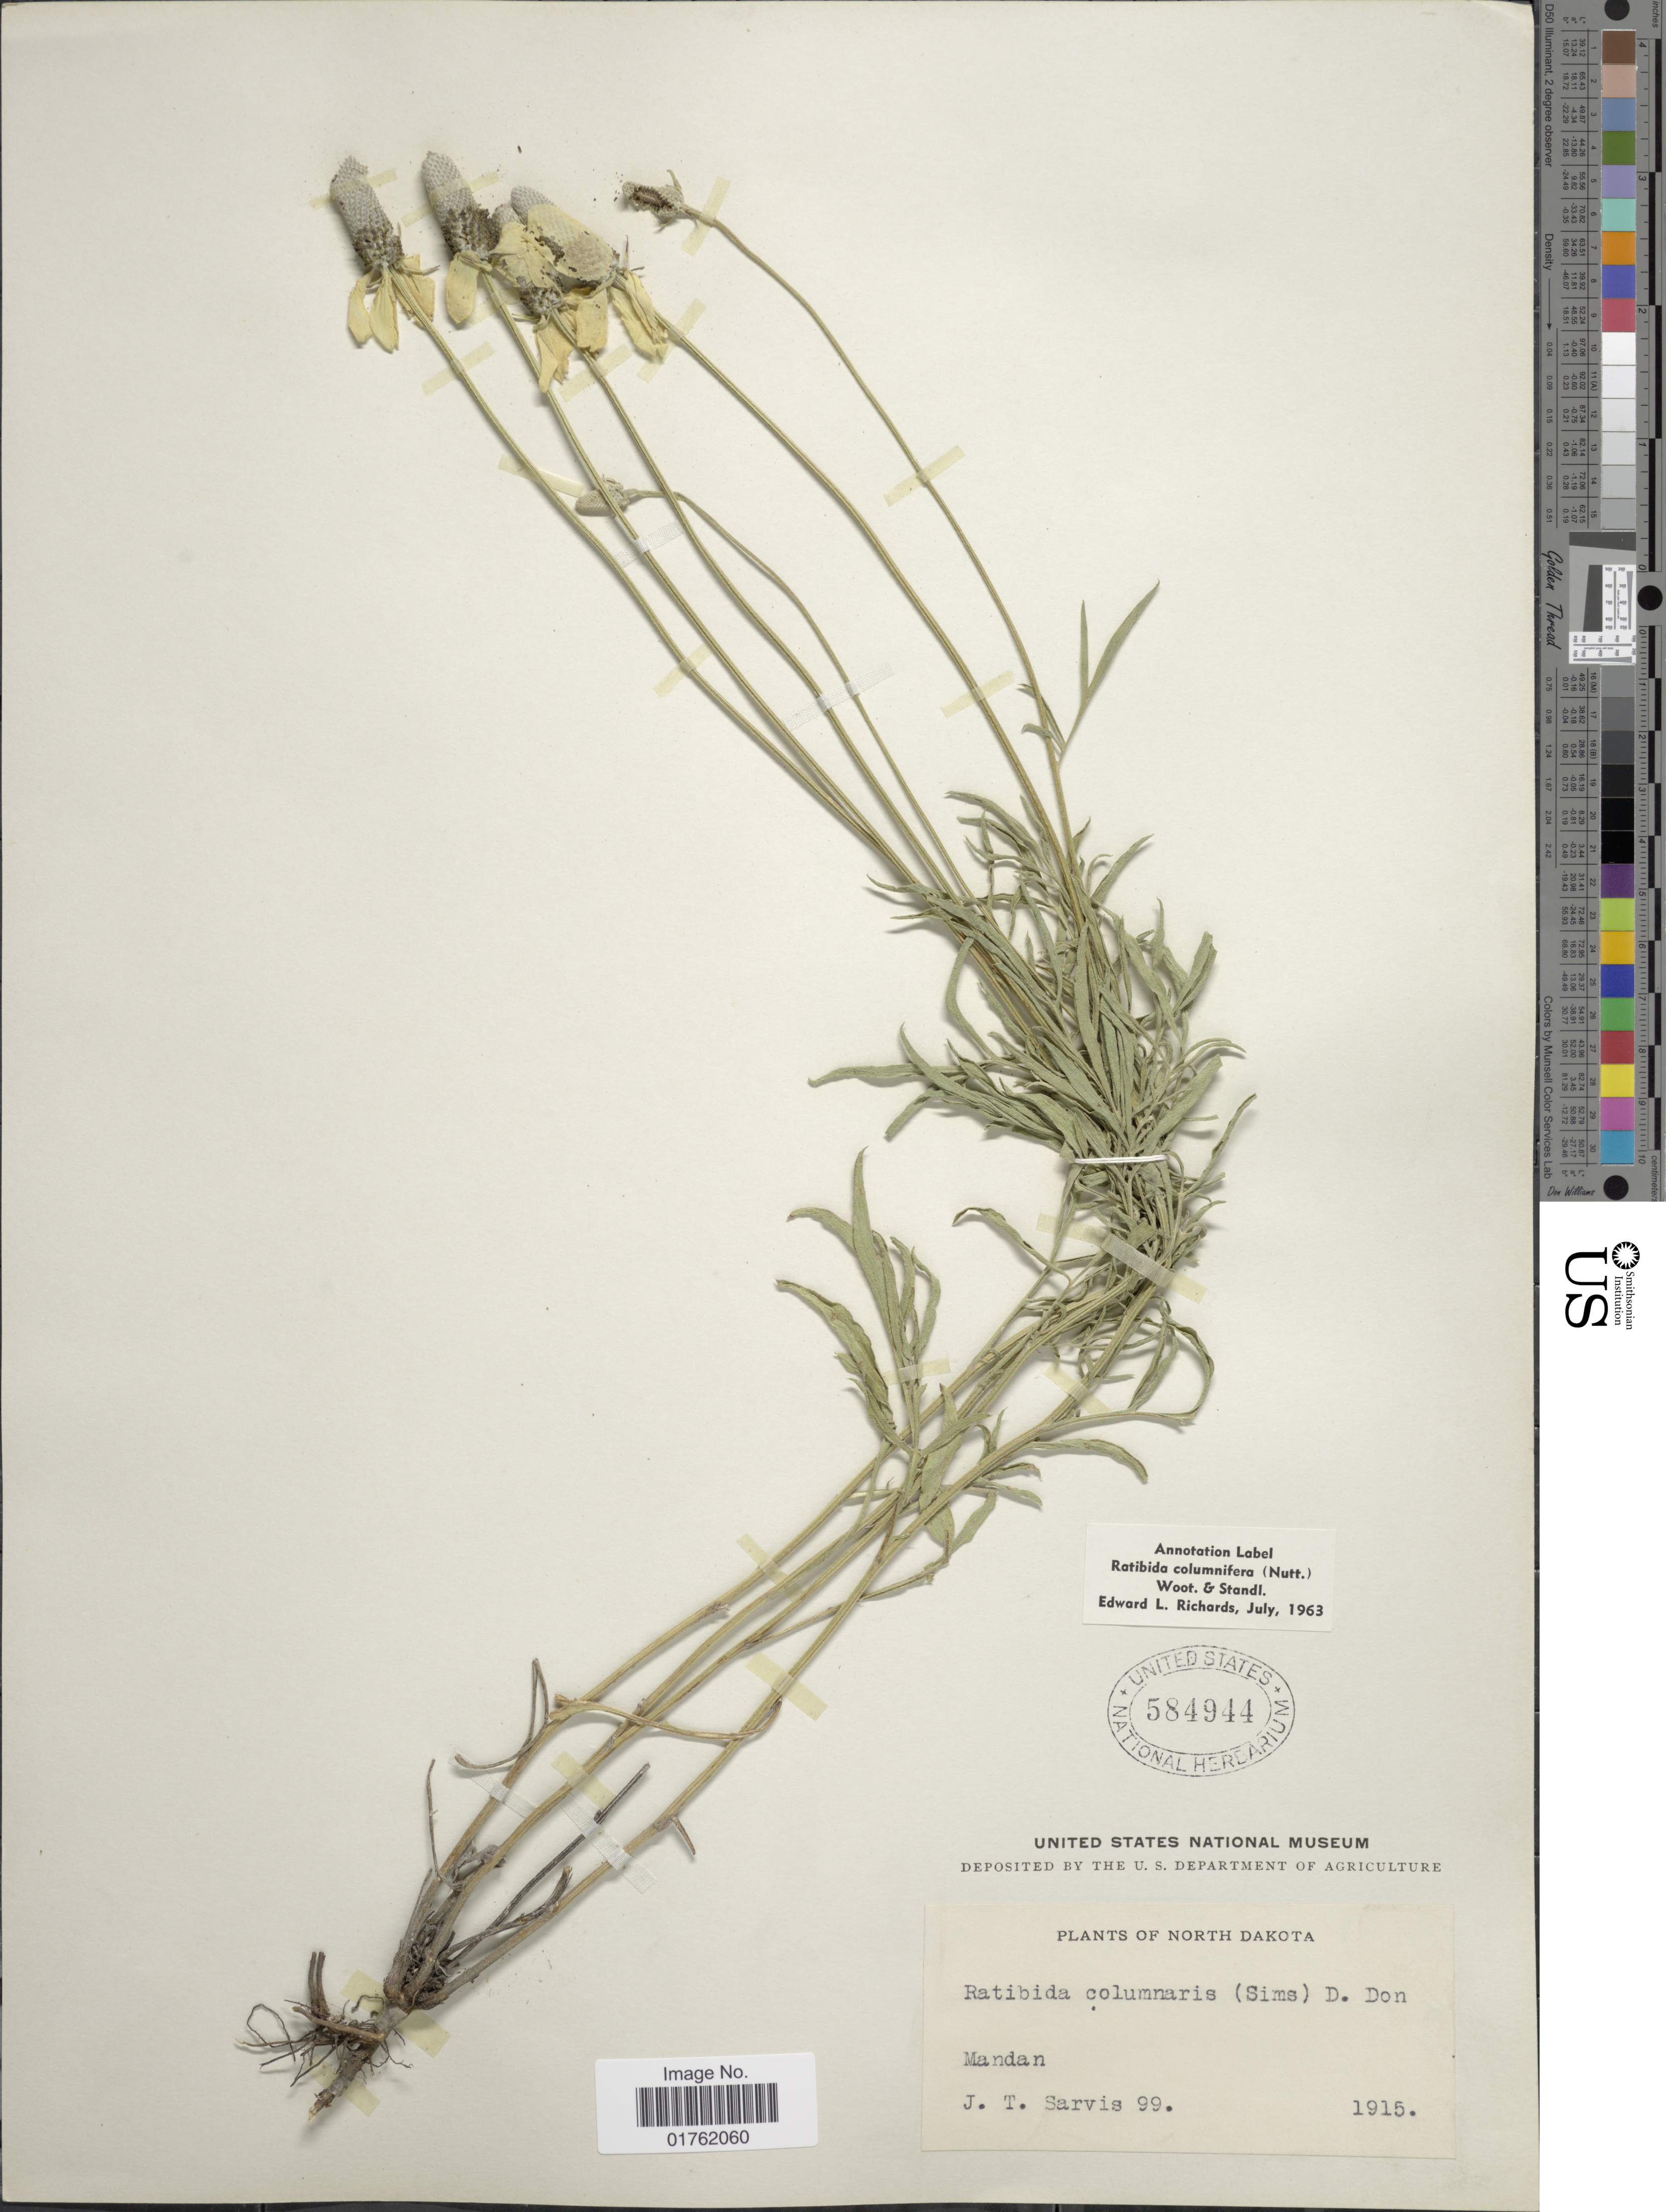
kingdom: Plantae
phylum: Tracheophyta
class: Magnoliopsida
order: Asterales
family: Asteraceae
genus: Ratibida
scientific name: Ratibida columnaris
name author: (Pursh) D. Don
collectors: J. Sarvis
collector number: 99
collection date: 1915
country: United States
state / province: North Dakota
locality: Mandan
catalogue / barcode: US 584944